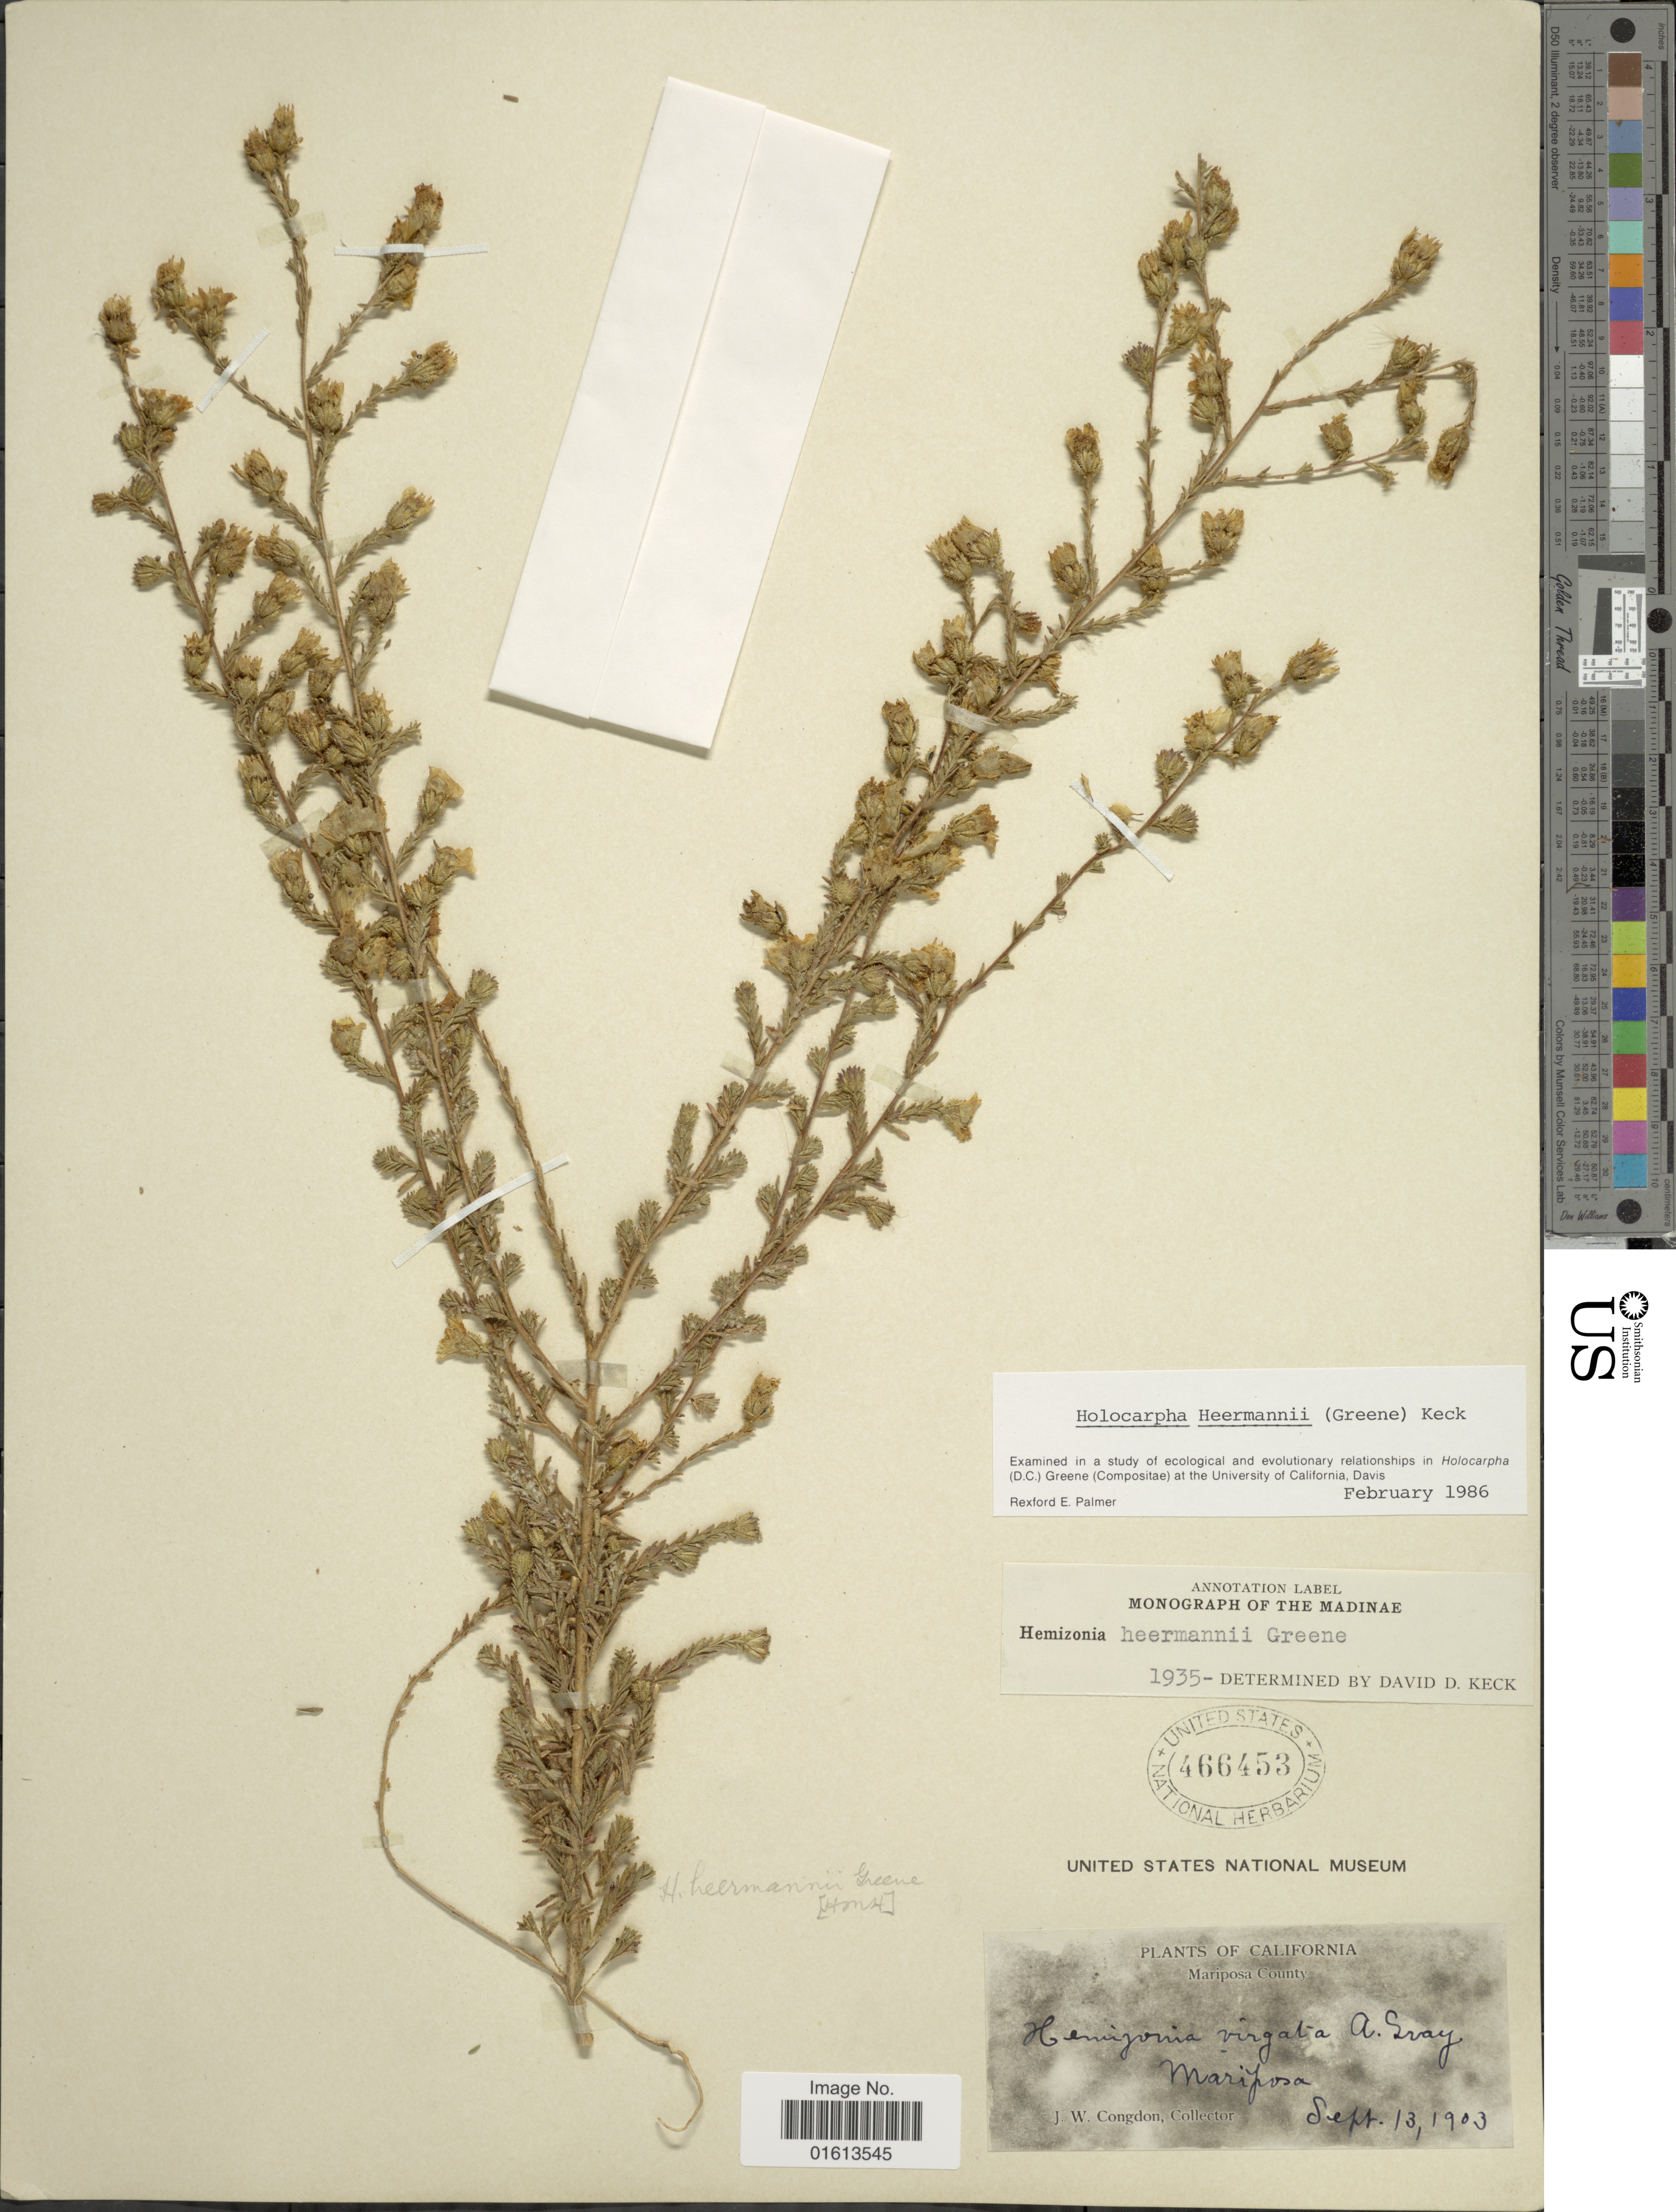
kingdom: Plantae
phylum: Tracheophyta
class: Magnoliopsida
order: Asterales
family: Asteraceae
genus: Holocarpha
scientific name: Holocarpha heermannii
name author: (Greene) D.D. Keck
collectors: J. W. Congdon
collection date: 1903-09-13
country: United States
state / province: California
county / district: Mariposa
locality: Mariposa County, Mariposa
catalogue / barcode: US 466453